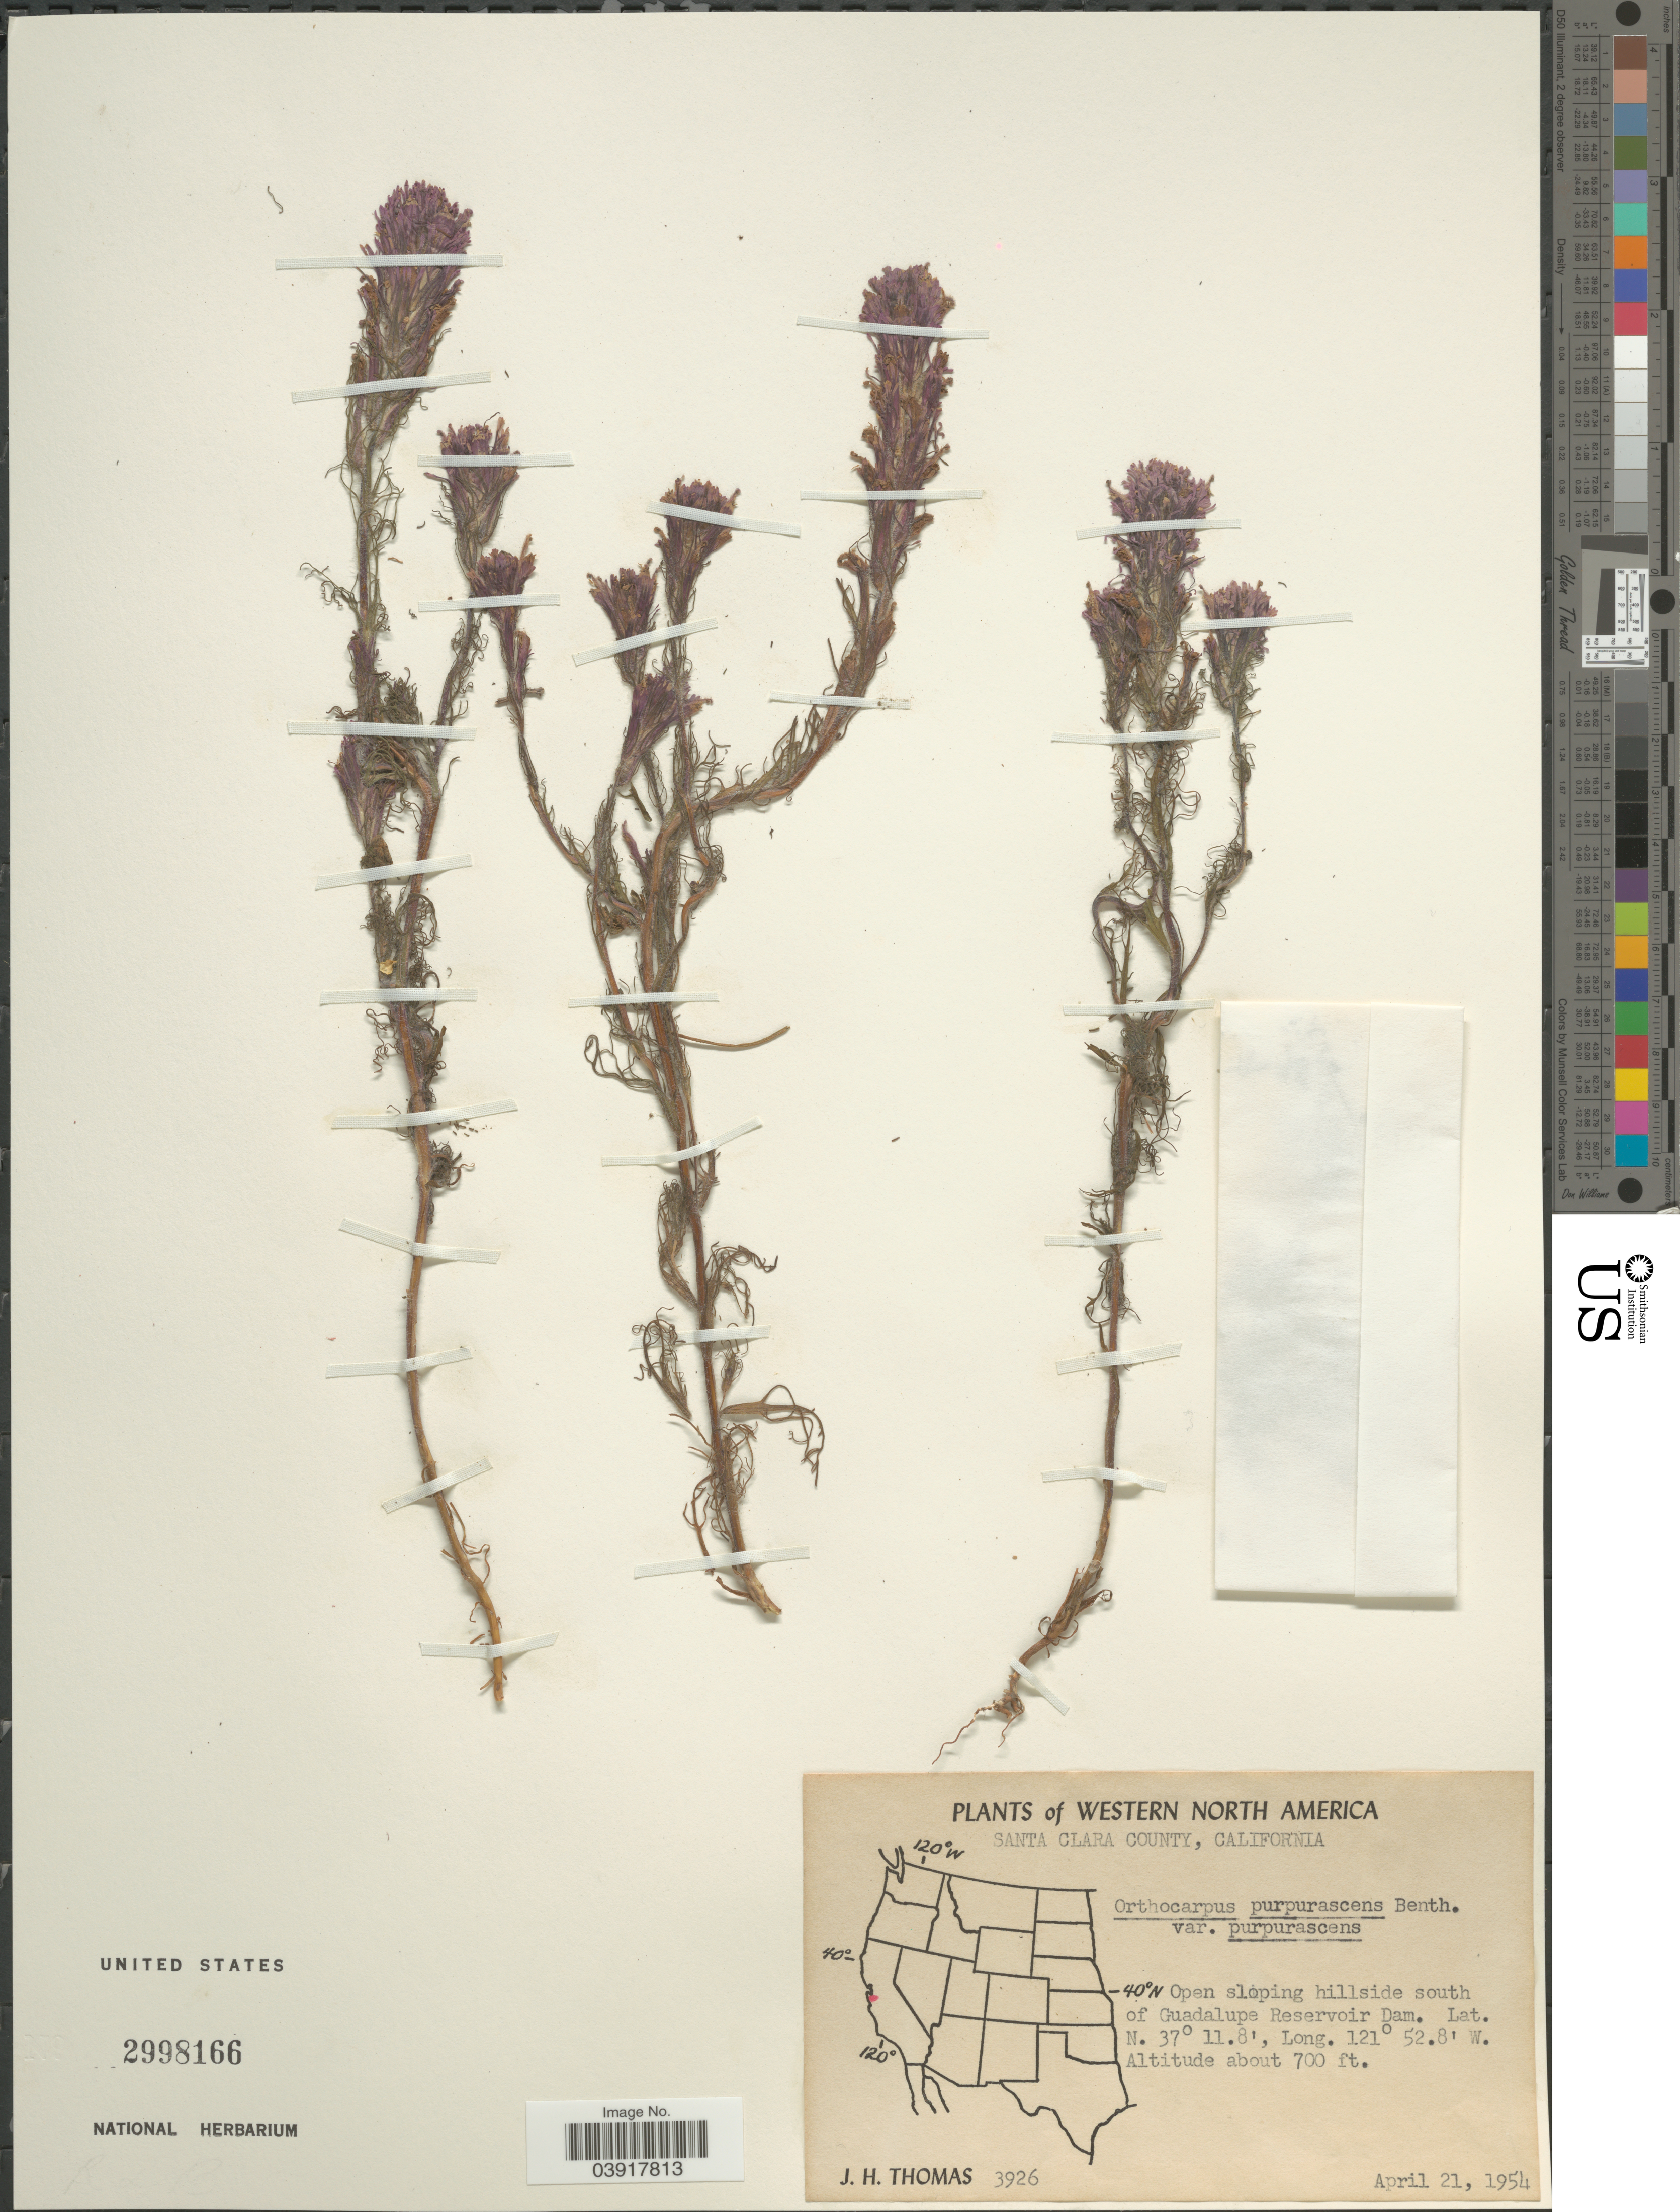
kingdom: Plantae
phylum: Tracheophyta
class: Magnoliopsida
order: Lamiales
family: Orobanchaceae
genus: Orthocarpus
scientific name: Orthocarpus purpurascens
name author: Benth.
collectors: J. H. Thomas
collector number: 3926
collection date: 1954-04-21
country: United States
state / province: California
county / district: Santa Clara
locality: Western North America. Santa Clara County. Open sloping hillside south of Guadalupe Reservoir Dam.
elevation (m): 213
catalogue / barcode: US 2998166